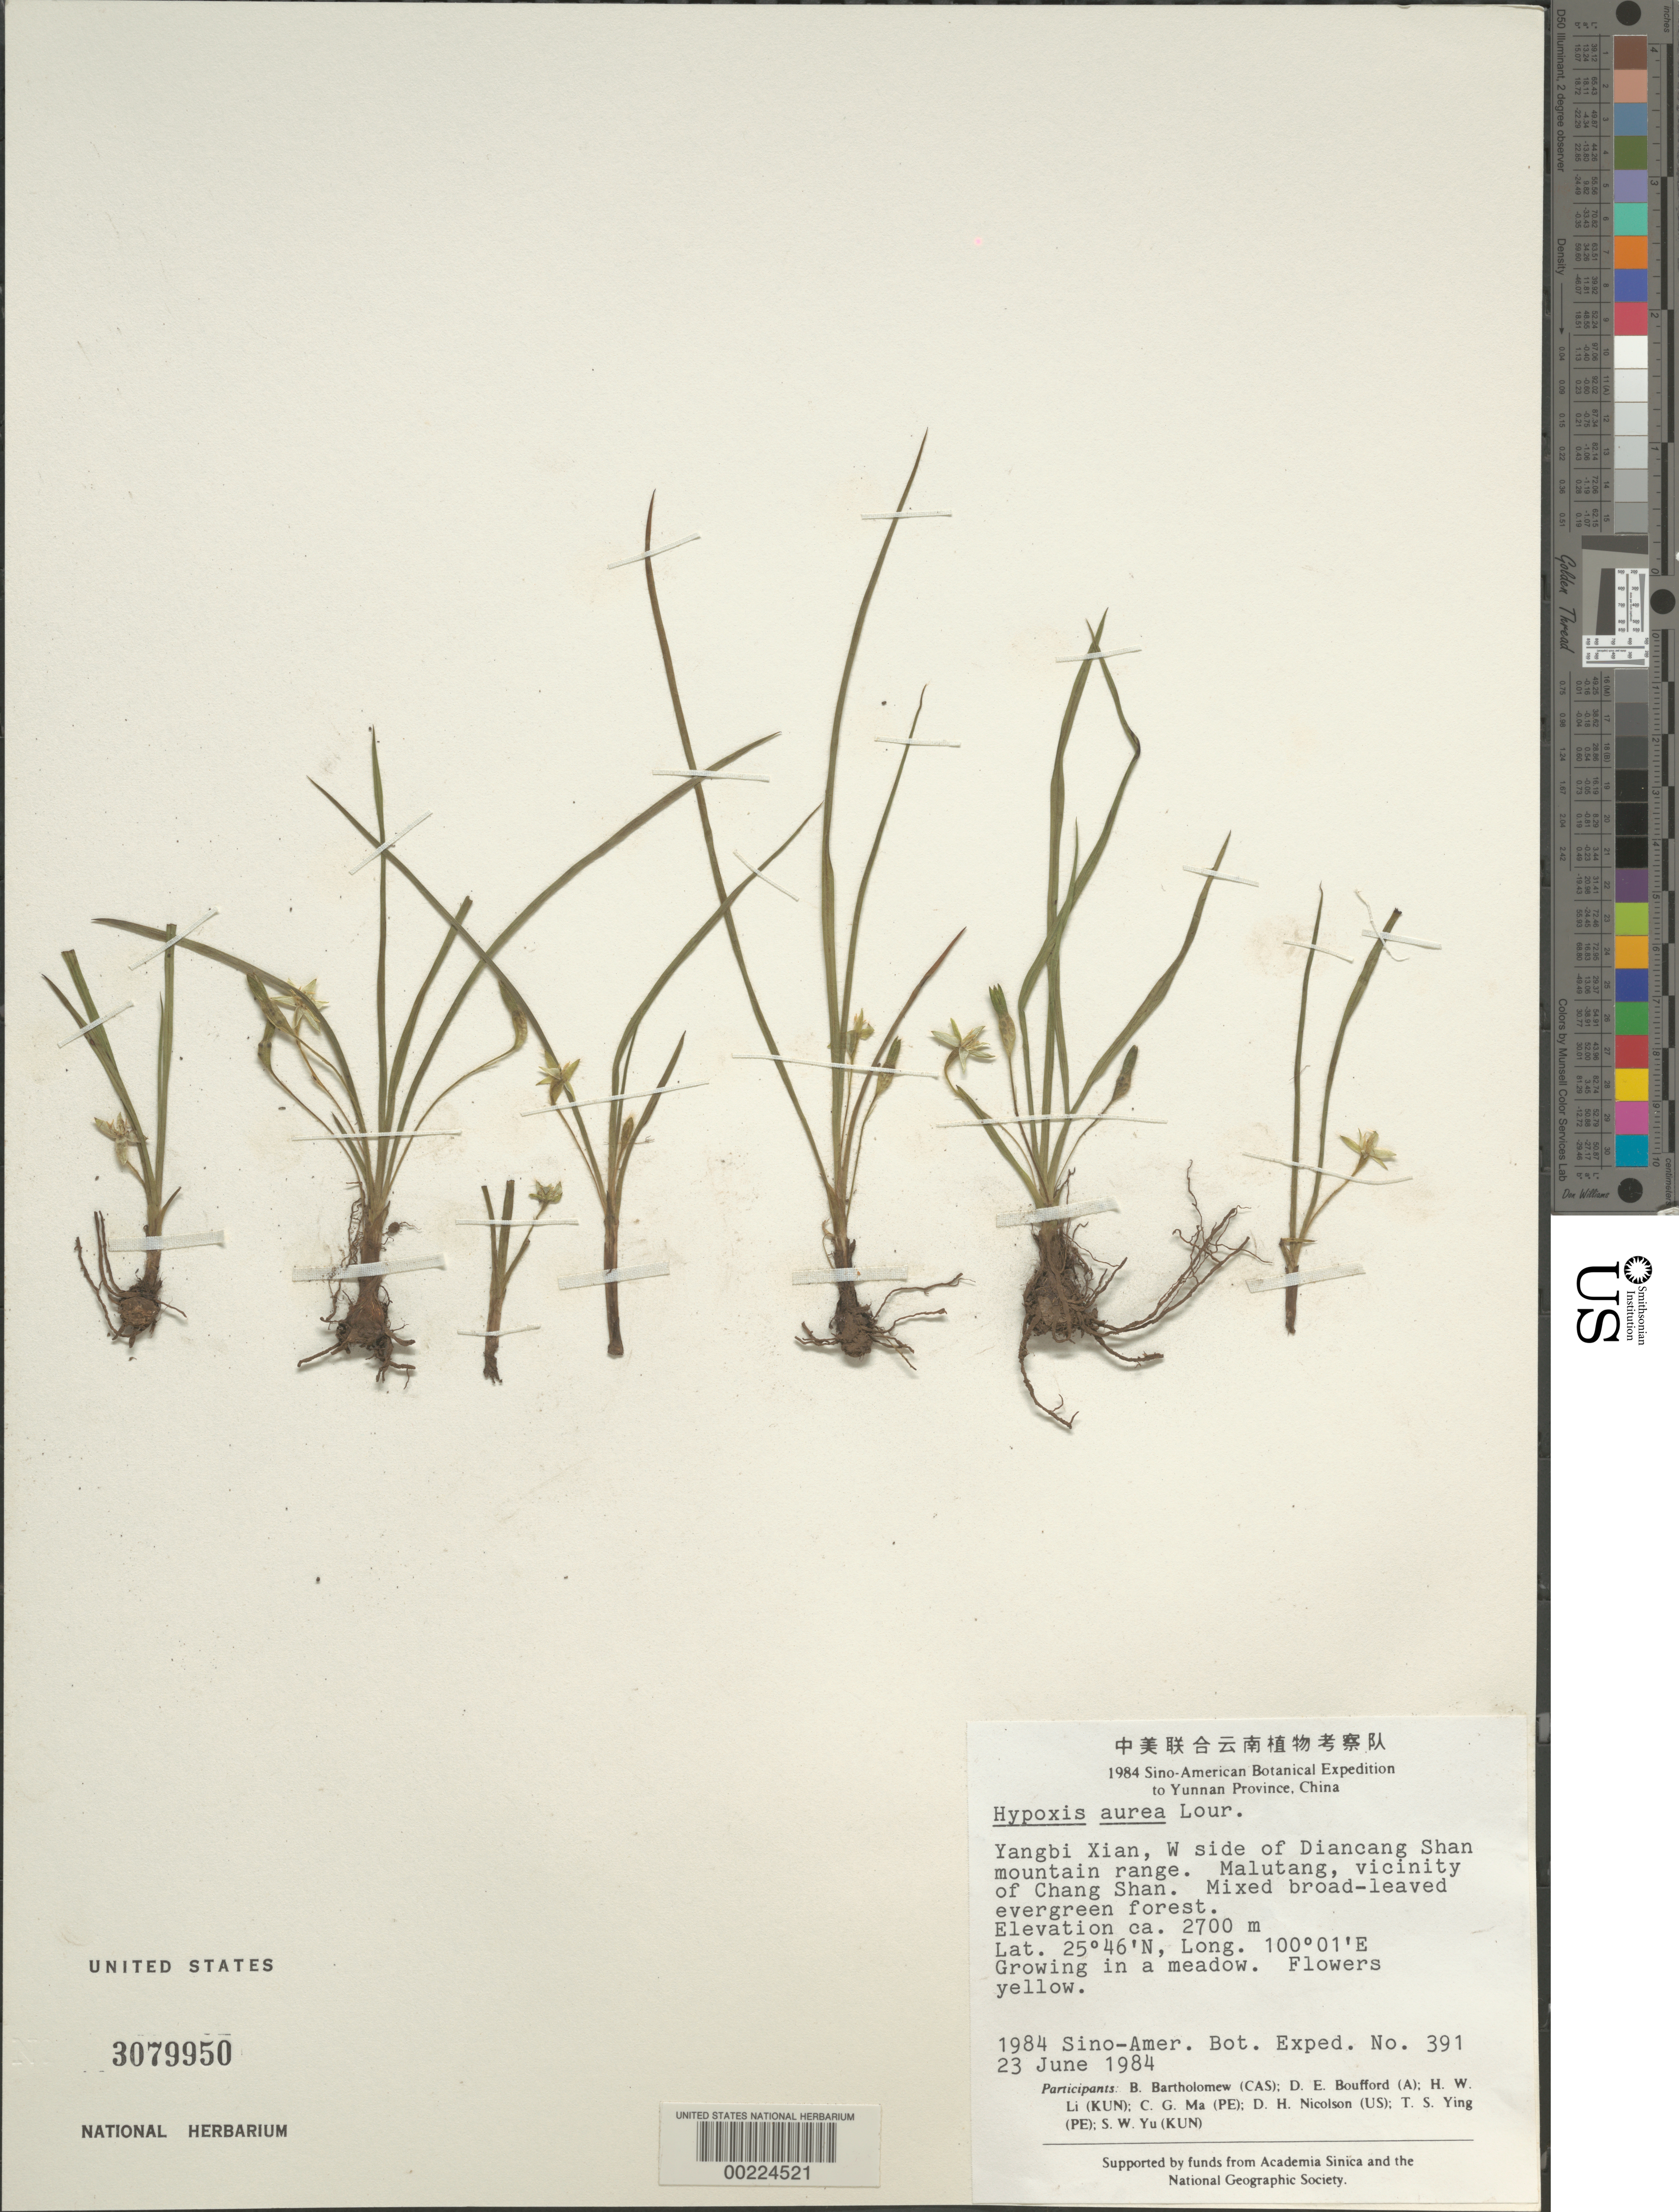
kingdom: Plantae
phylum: Tracheophyta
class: Liliopsida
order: Asparagales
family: Hypoxidaceae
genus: Hypoxis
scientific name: Hypoxis aurea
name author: Lour.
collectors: B. M. Bartholomew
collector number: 391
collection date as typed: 23 Jun 1984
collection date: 1984-06-23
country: China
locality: Yangbi xian, w side of diancang shan mountain range. malutang, vicinity of chang shan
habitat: Mixed broad-leaved evergreen forest; growing in meadow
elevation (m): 2700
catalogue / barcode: US 3079950